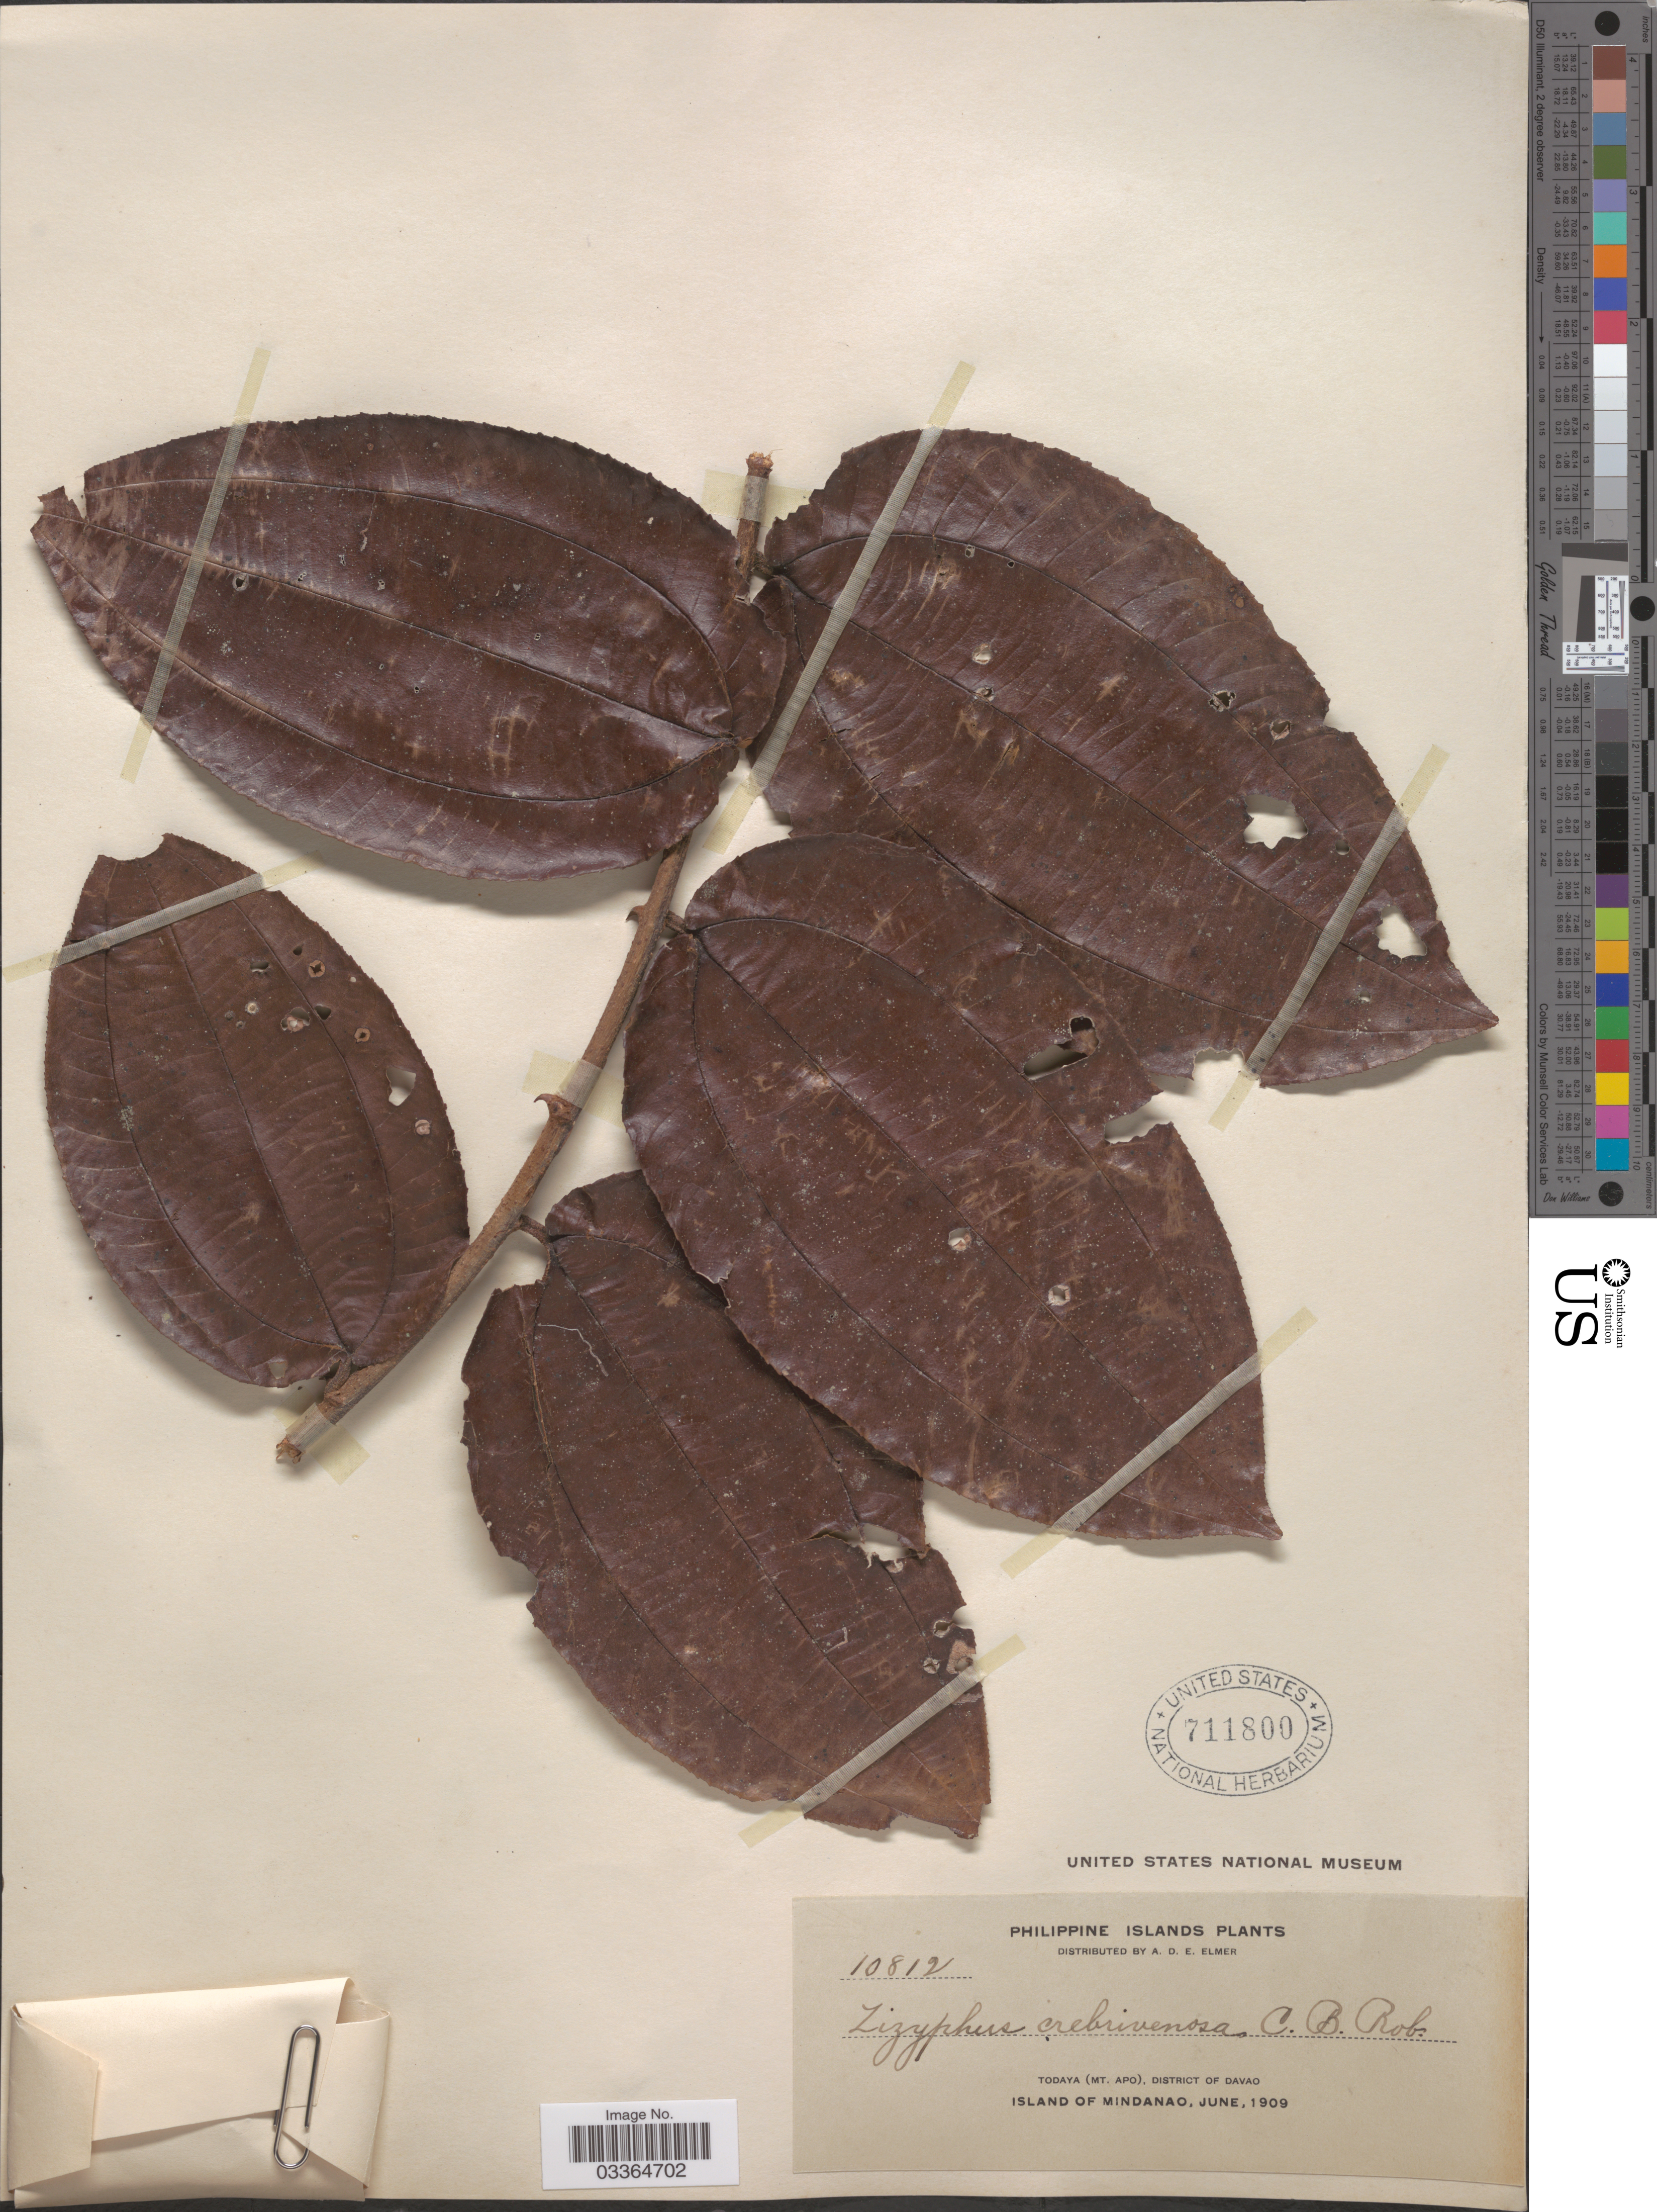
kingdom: Plantae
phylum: Tracheophyta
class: Magnoliopsida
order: Rosales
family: Rhamnaceae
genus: Ziziphus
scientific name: Ziziphus crebrivenosa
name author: C.B. Rob.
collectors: A. D. E. Elmer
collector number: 10812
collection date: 1909-06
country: Philippines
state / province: Davao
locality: Todaya (Mt. Apo), District of Davao. Island of Mindanao.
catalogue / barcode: US 711800